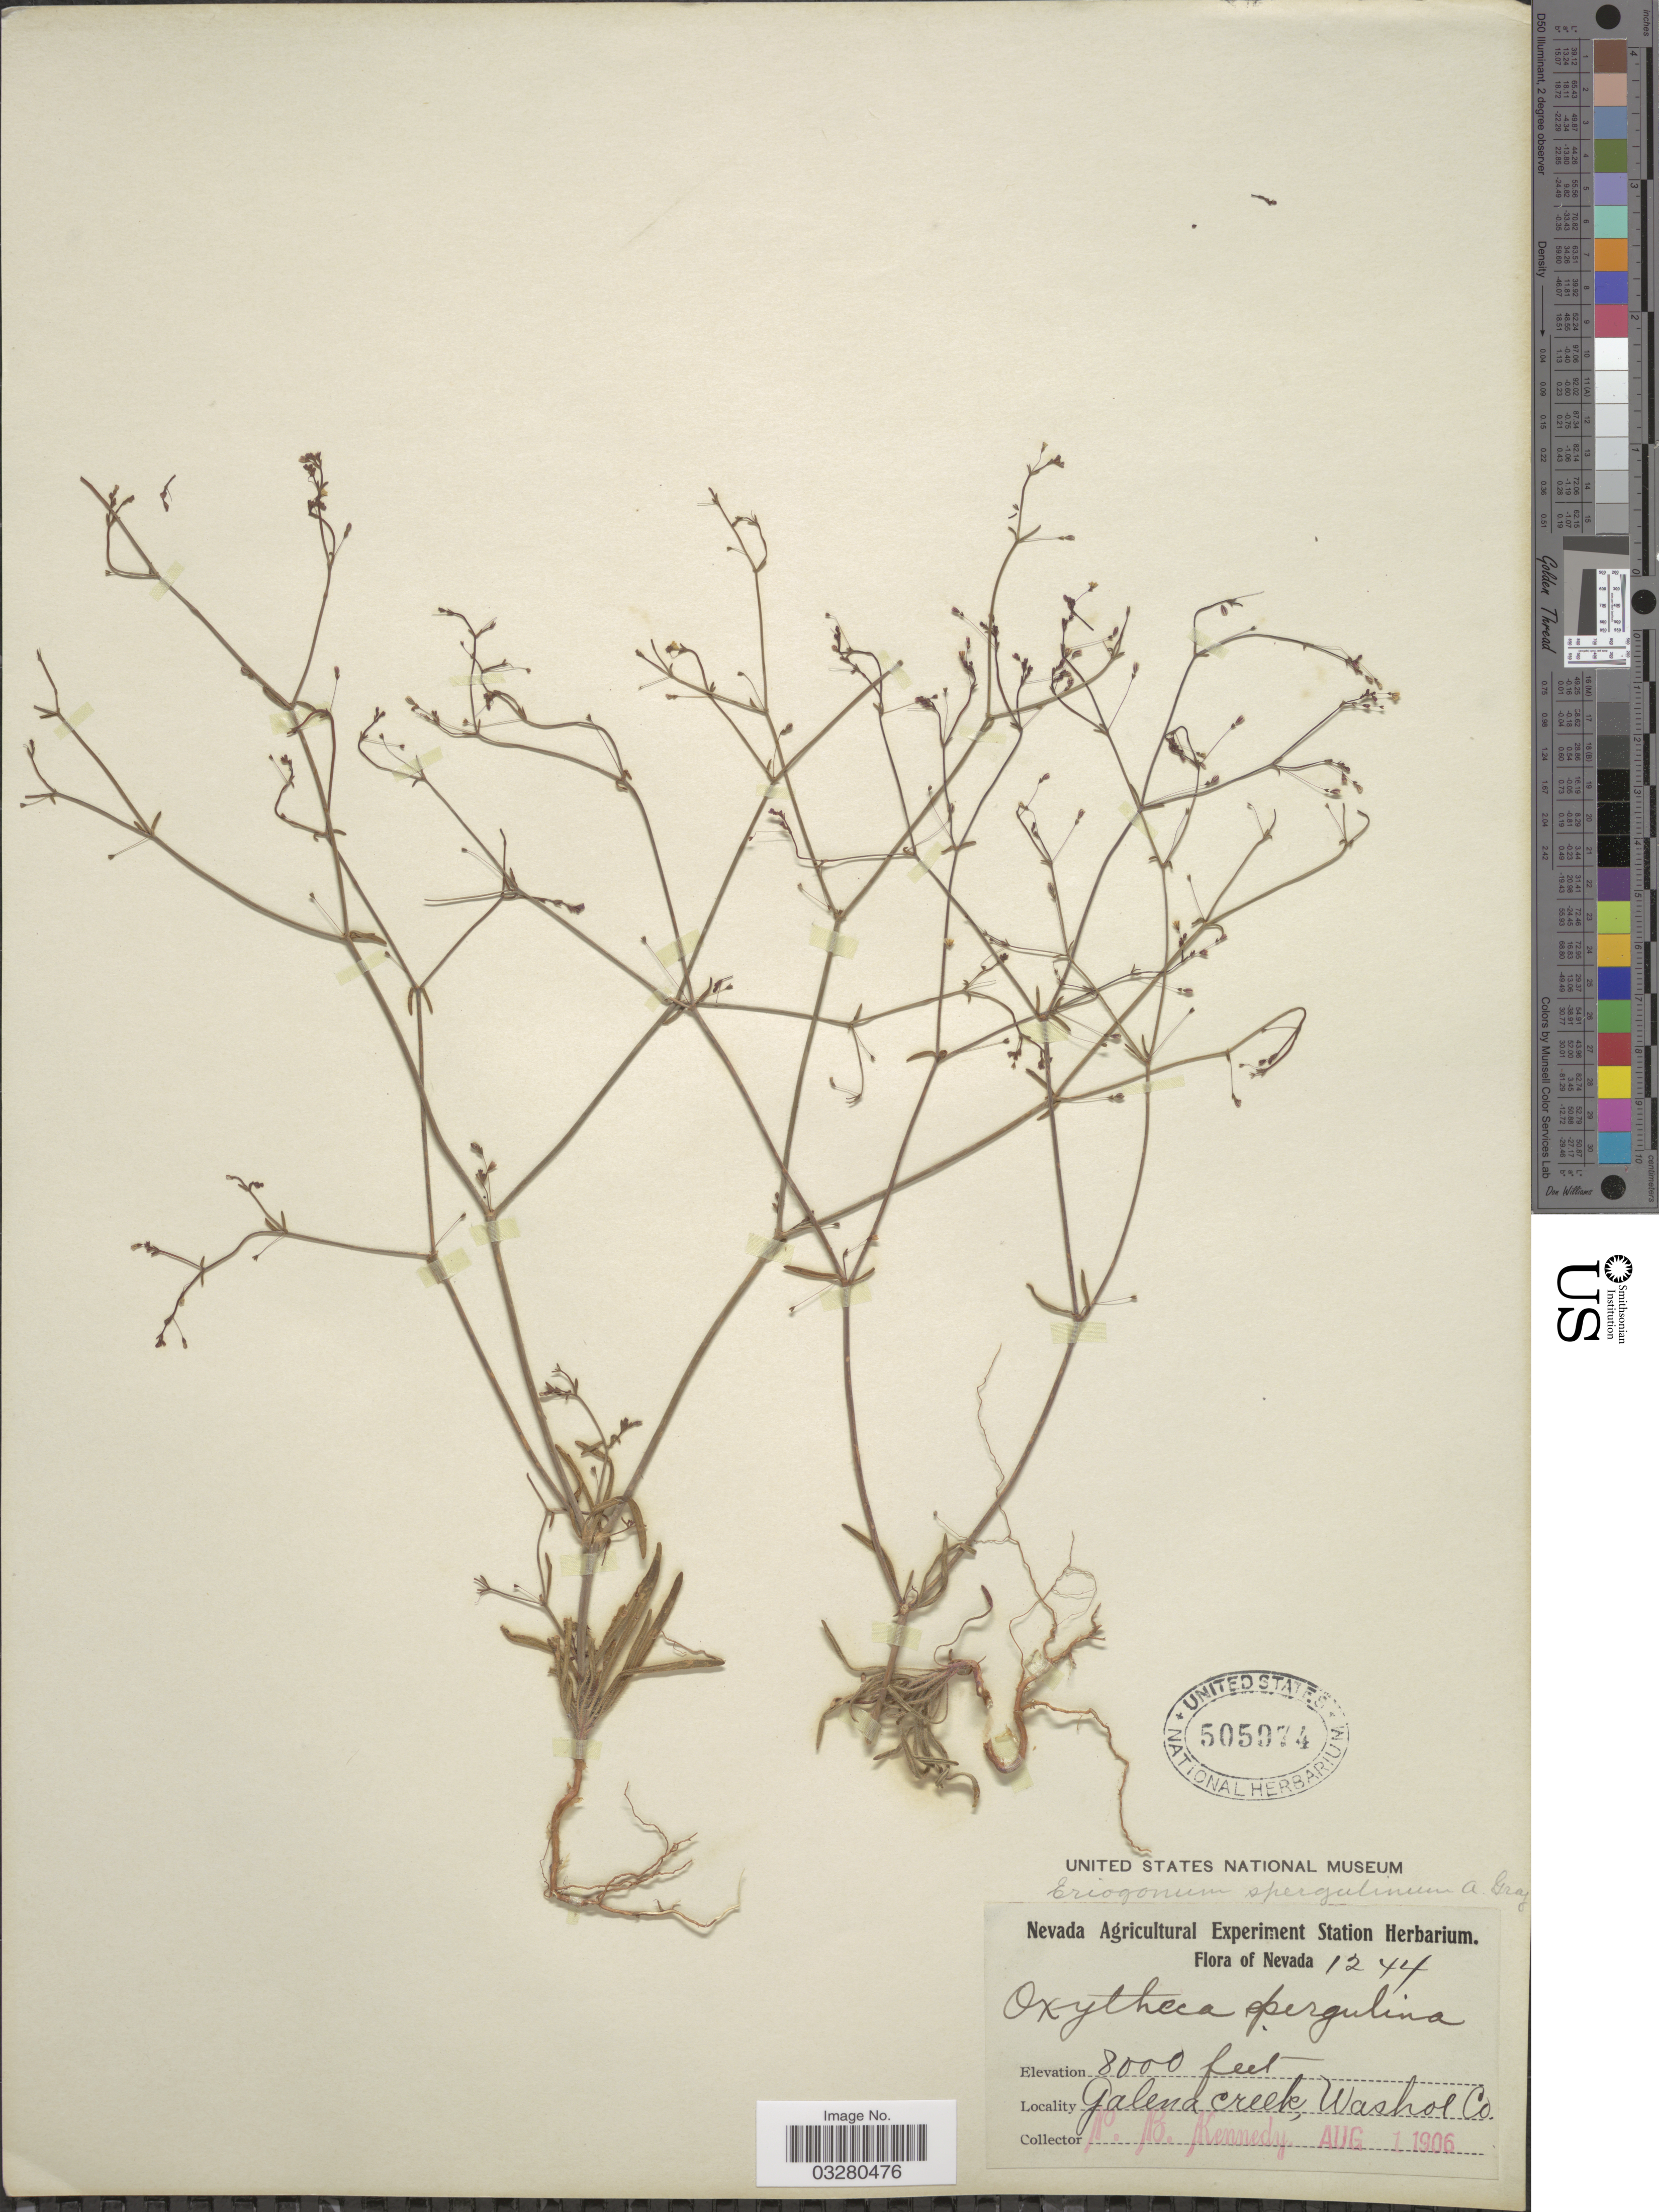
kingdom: Plantae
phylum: Tracheophyta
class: Magnoliopsida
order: Caryophyllales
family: Polygonaceae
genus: Eriogonum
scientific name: Eriogonum spergulinum var. reddingianum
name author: (M.E. Jones) J.T. Howell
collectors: P. B. Kennedy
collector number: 1244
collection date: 1906-08-01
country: United States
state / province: Nevada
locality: Galena Creek, Washoe Co.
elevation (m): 2438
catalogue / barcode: US 505074